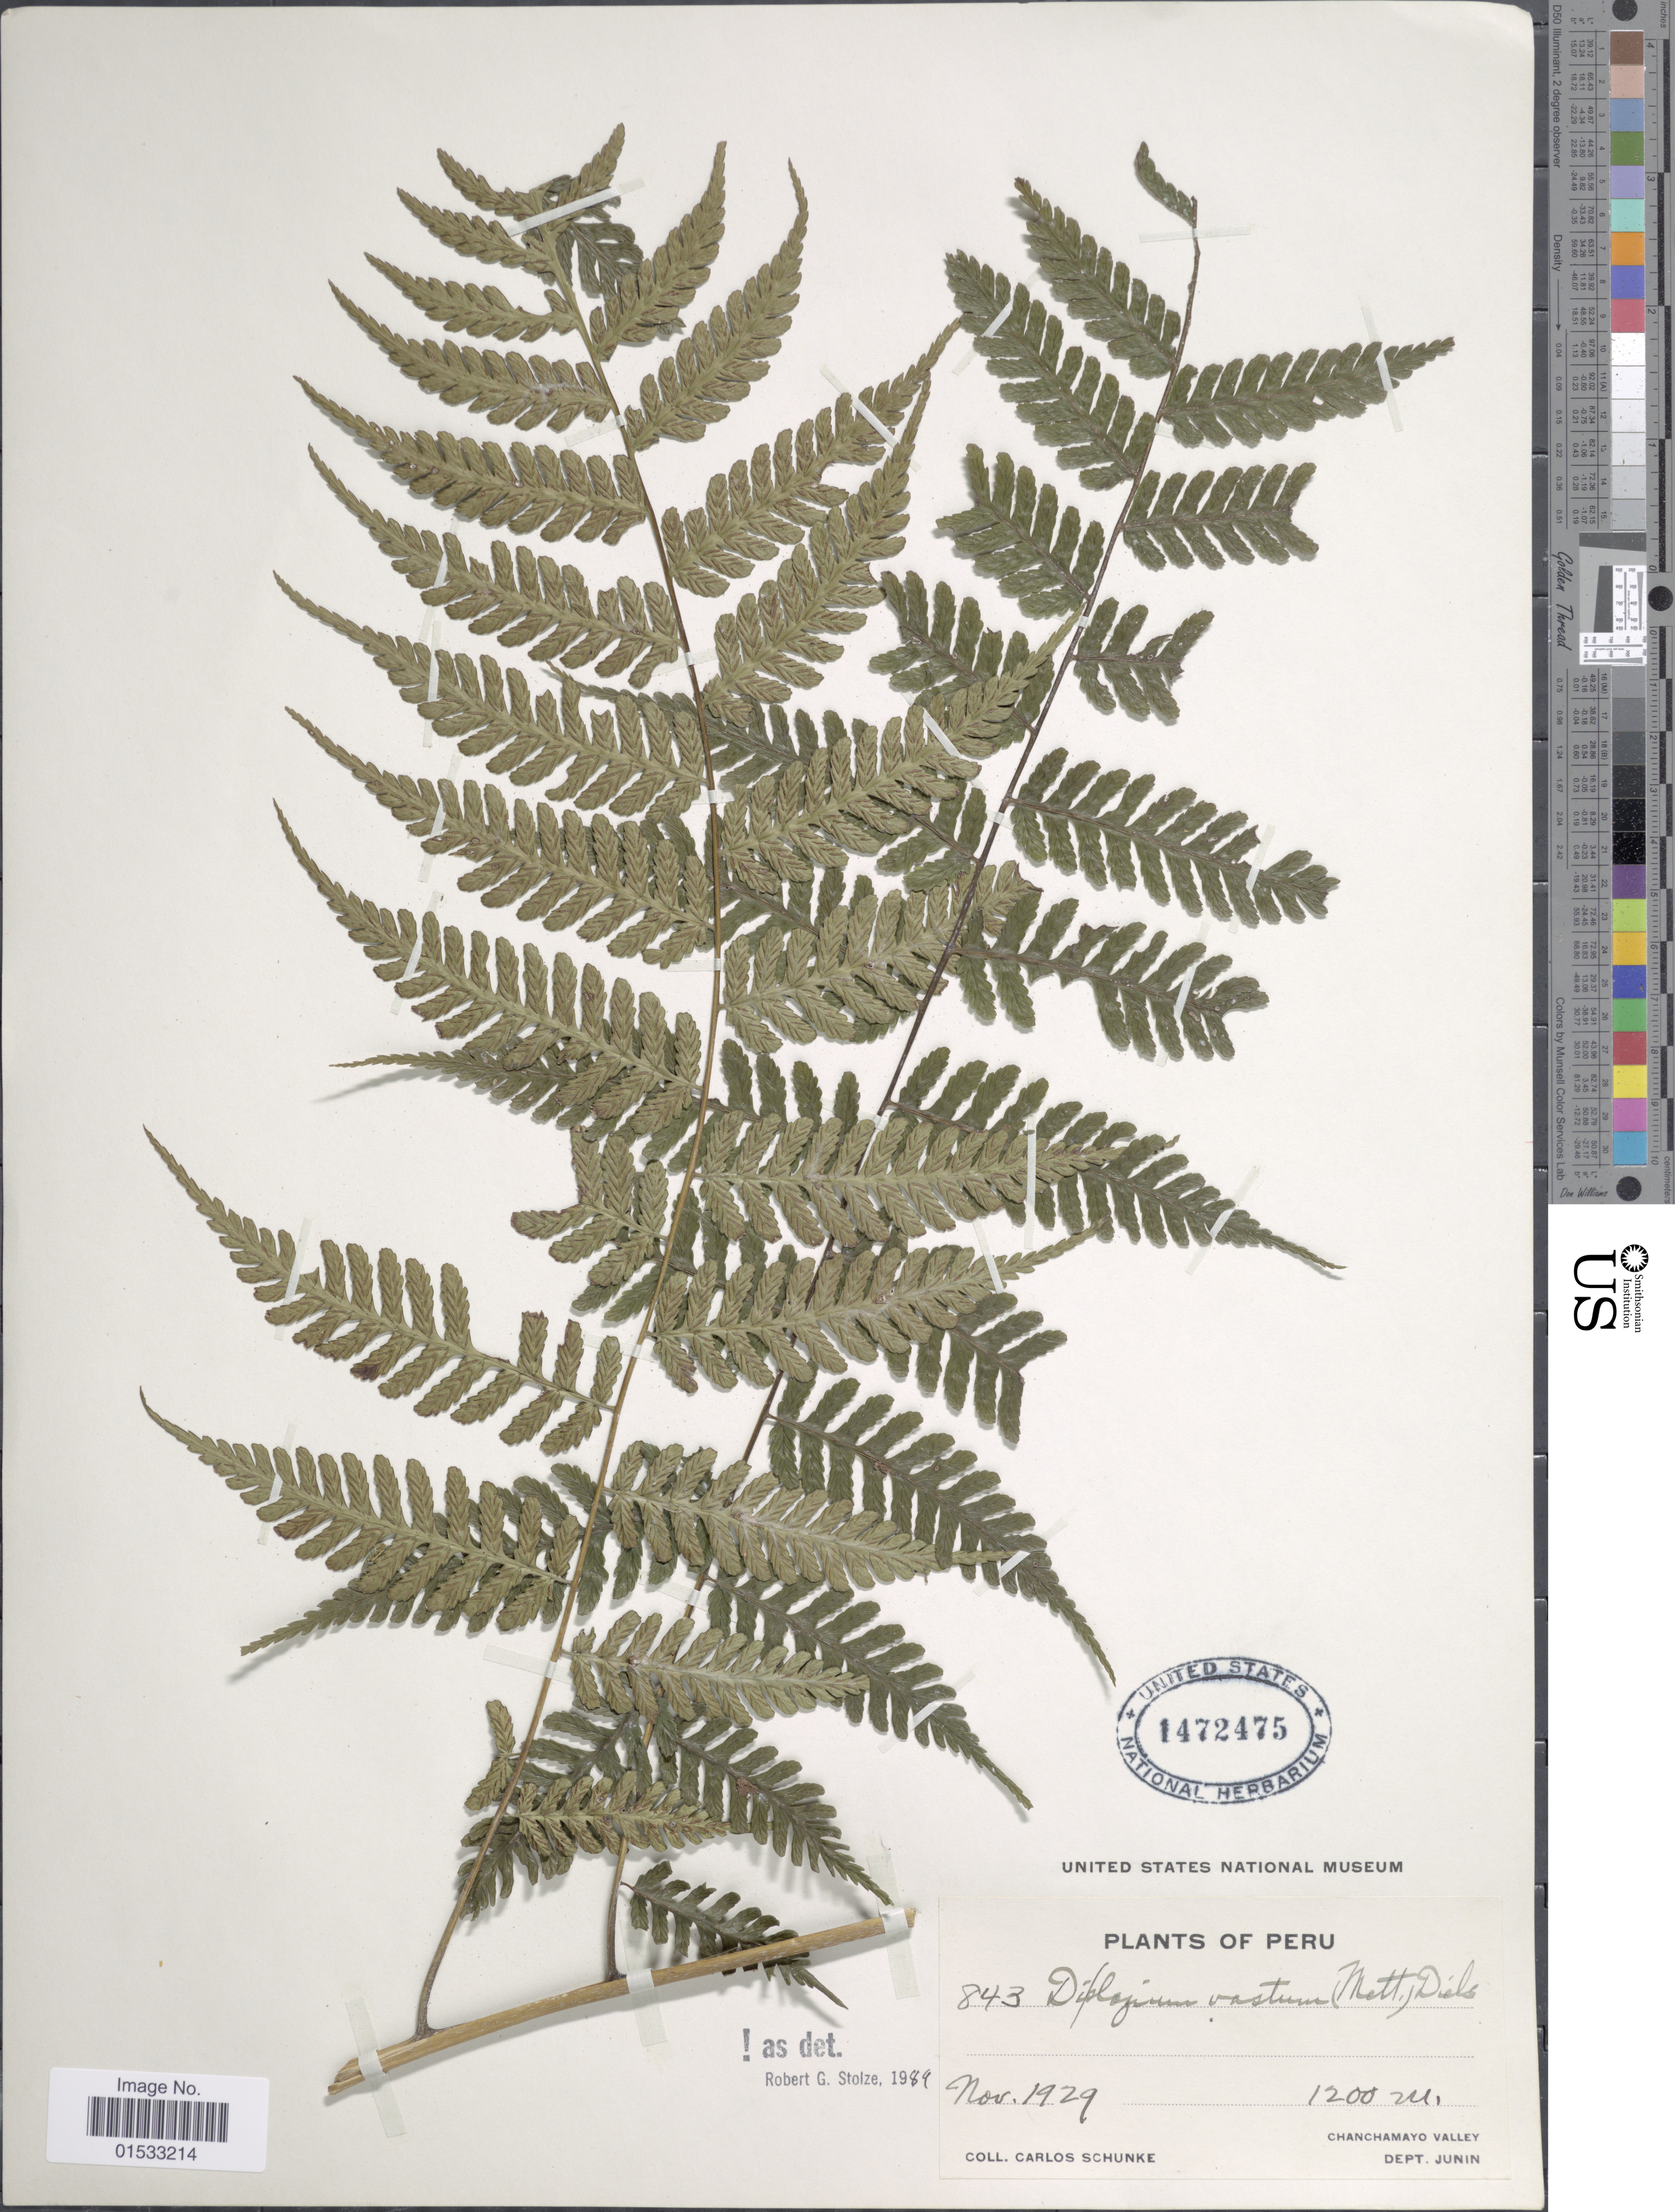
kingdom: Plantae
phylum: Tracheophyta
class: Polypodiopsida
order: Polypodiales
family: Athyriaceae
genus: Diplazium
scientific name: Diplazium vastum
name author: (Mett.) Diels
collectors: C. Schunke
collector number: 843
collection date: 1929-11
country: Peru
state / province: Junín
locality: Chachamayo valley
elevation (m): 1200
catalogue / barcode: US 1472475